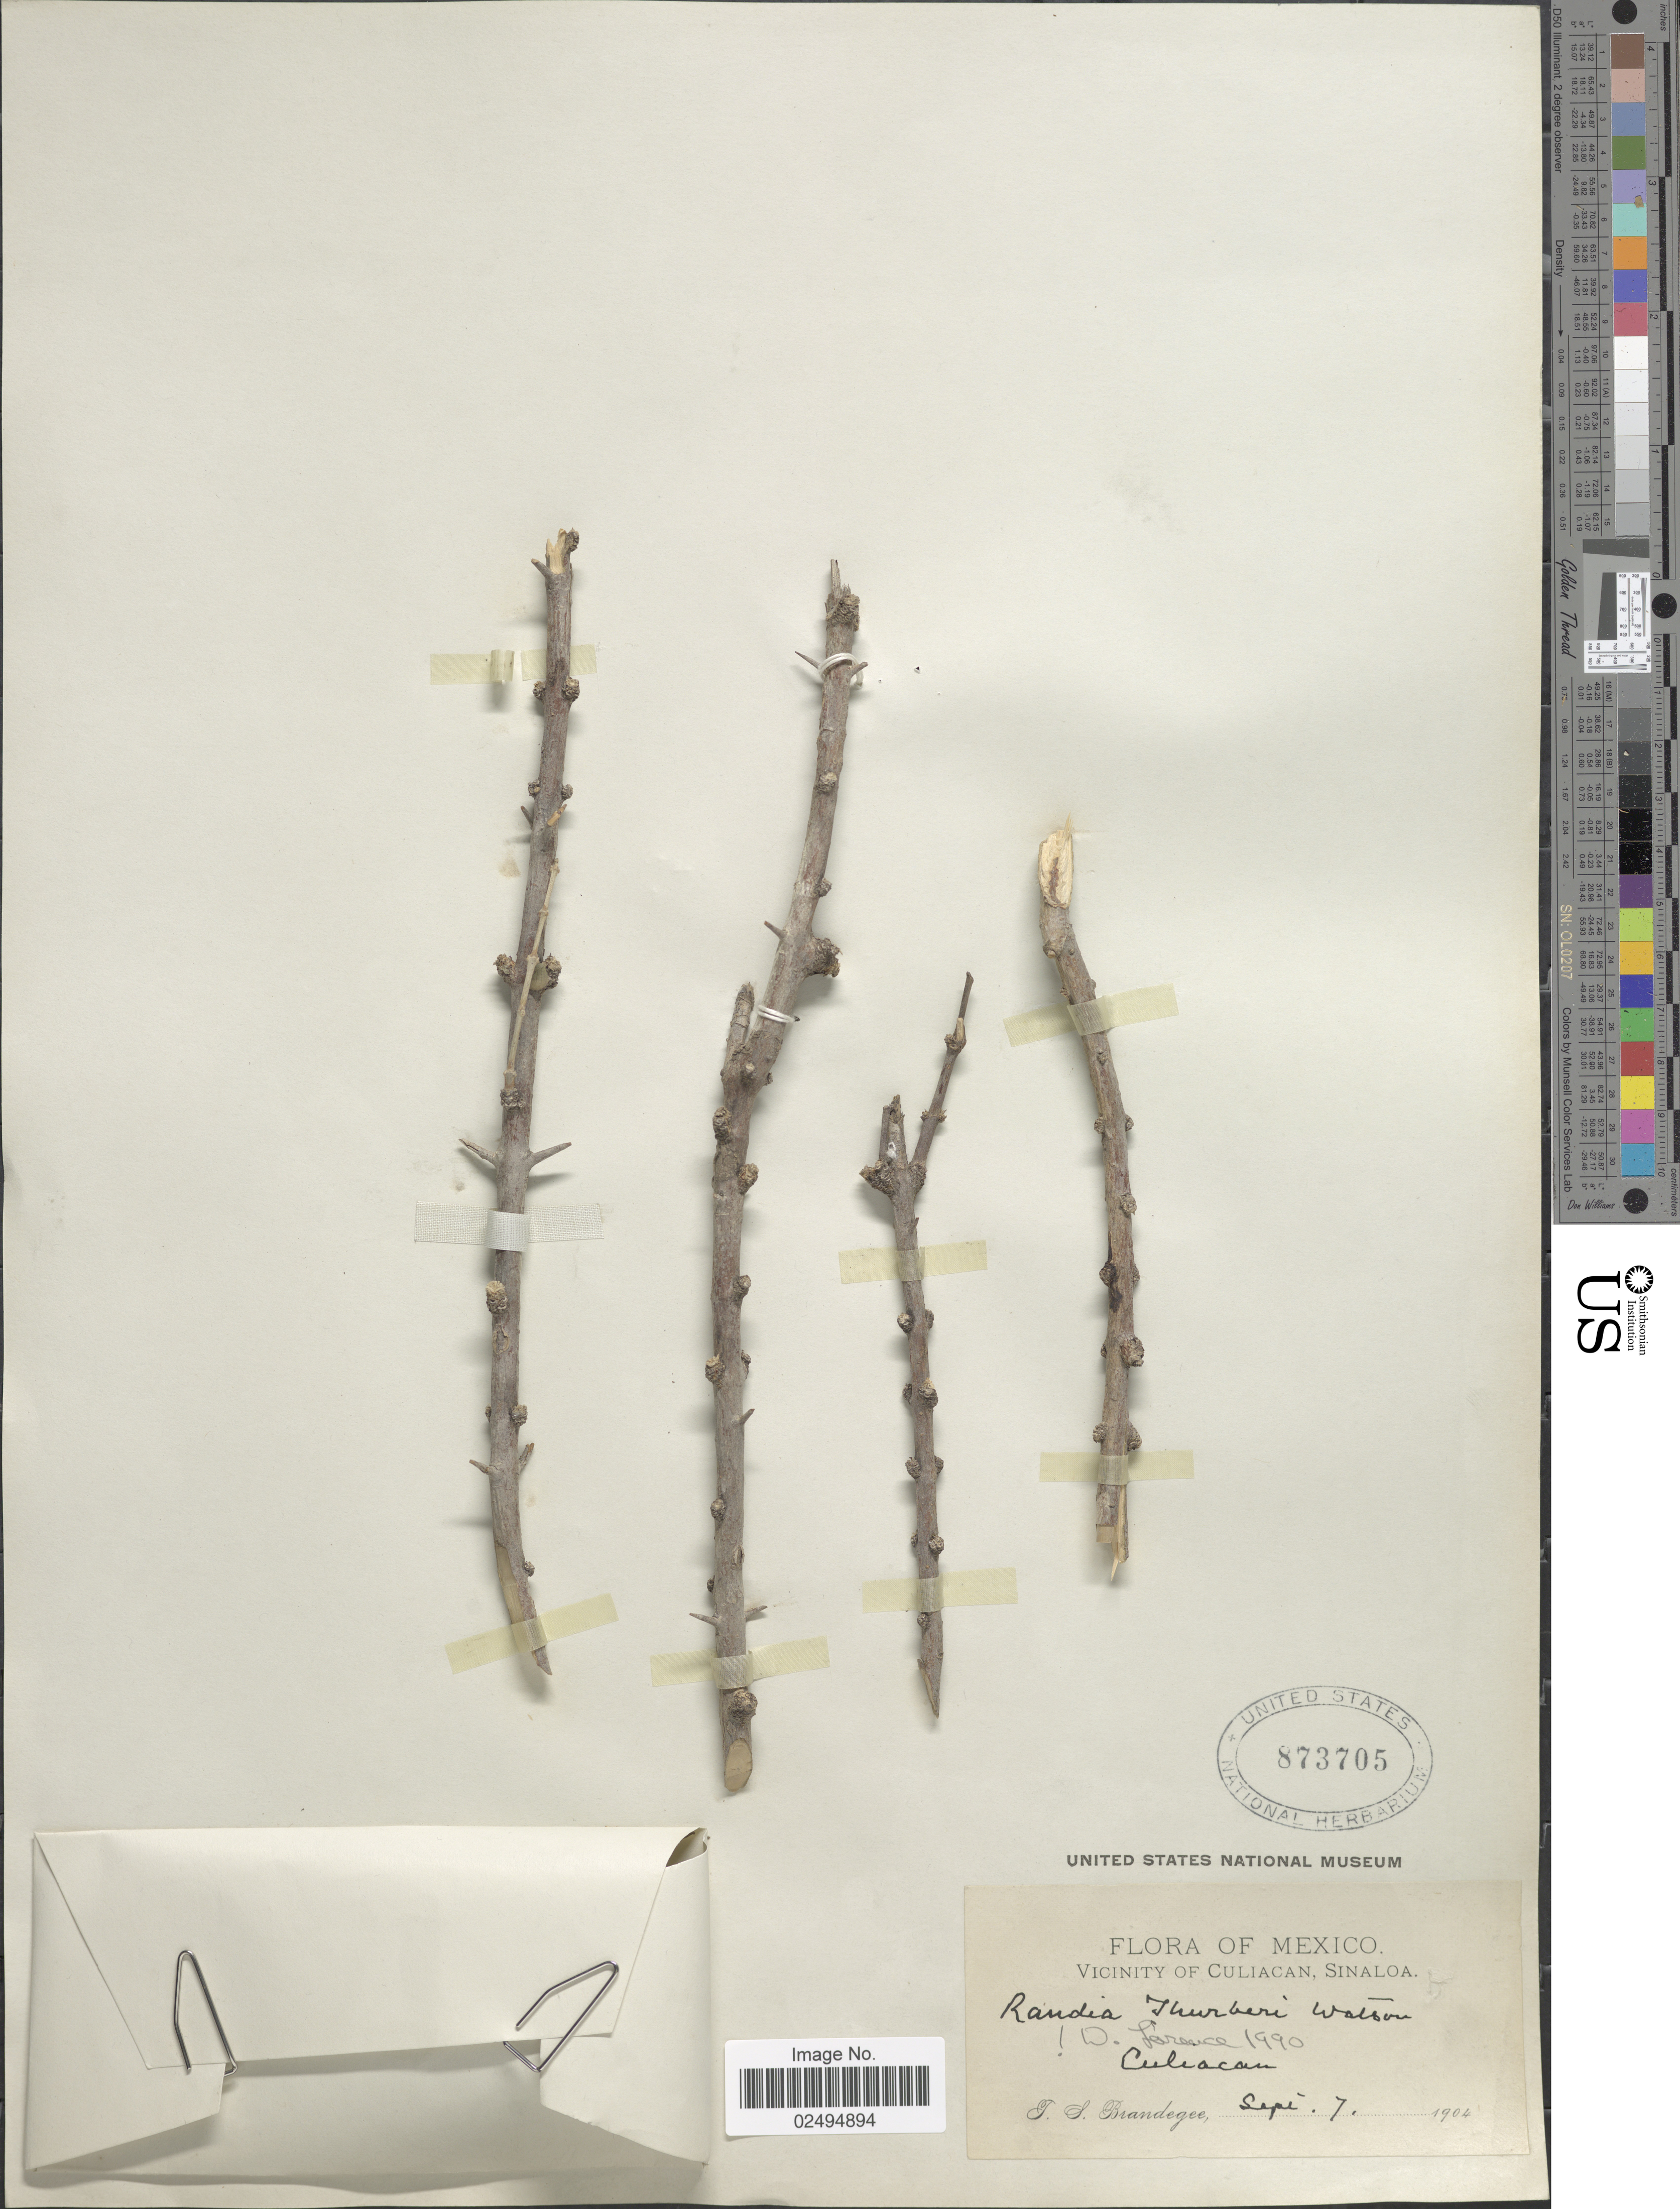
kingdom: Plantae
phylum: Tracheophyta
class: Magnoliopsida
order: Gentianales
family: Rubiaceae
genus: Randia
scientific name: Randia thurberi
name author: S. Watson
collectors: T. S. Brandegee (herbarium)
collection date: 1904-09-07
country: Mexico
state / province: Sinaloa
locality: Vicinity of Culiacan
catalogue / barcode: US 873705